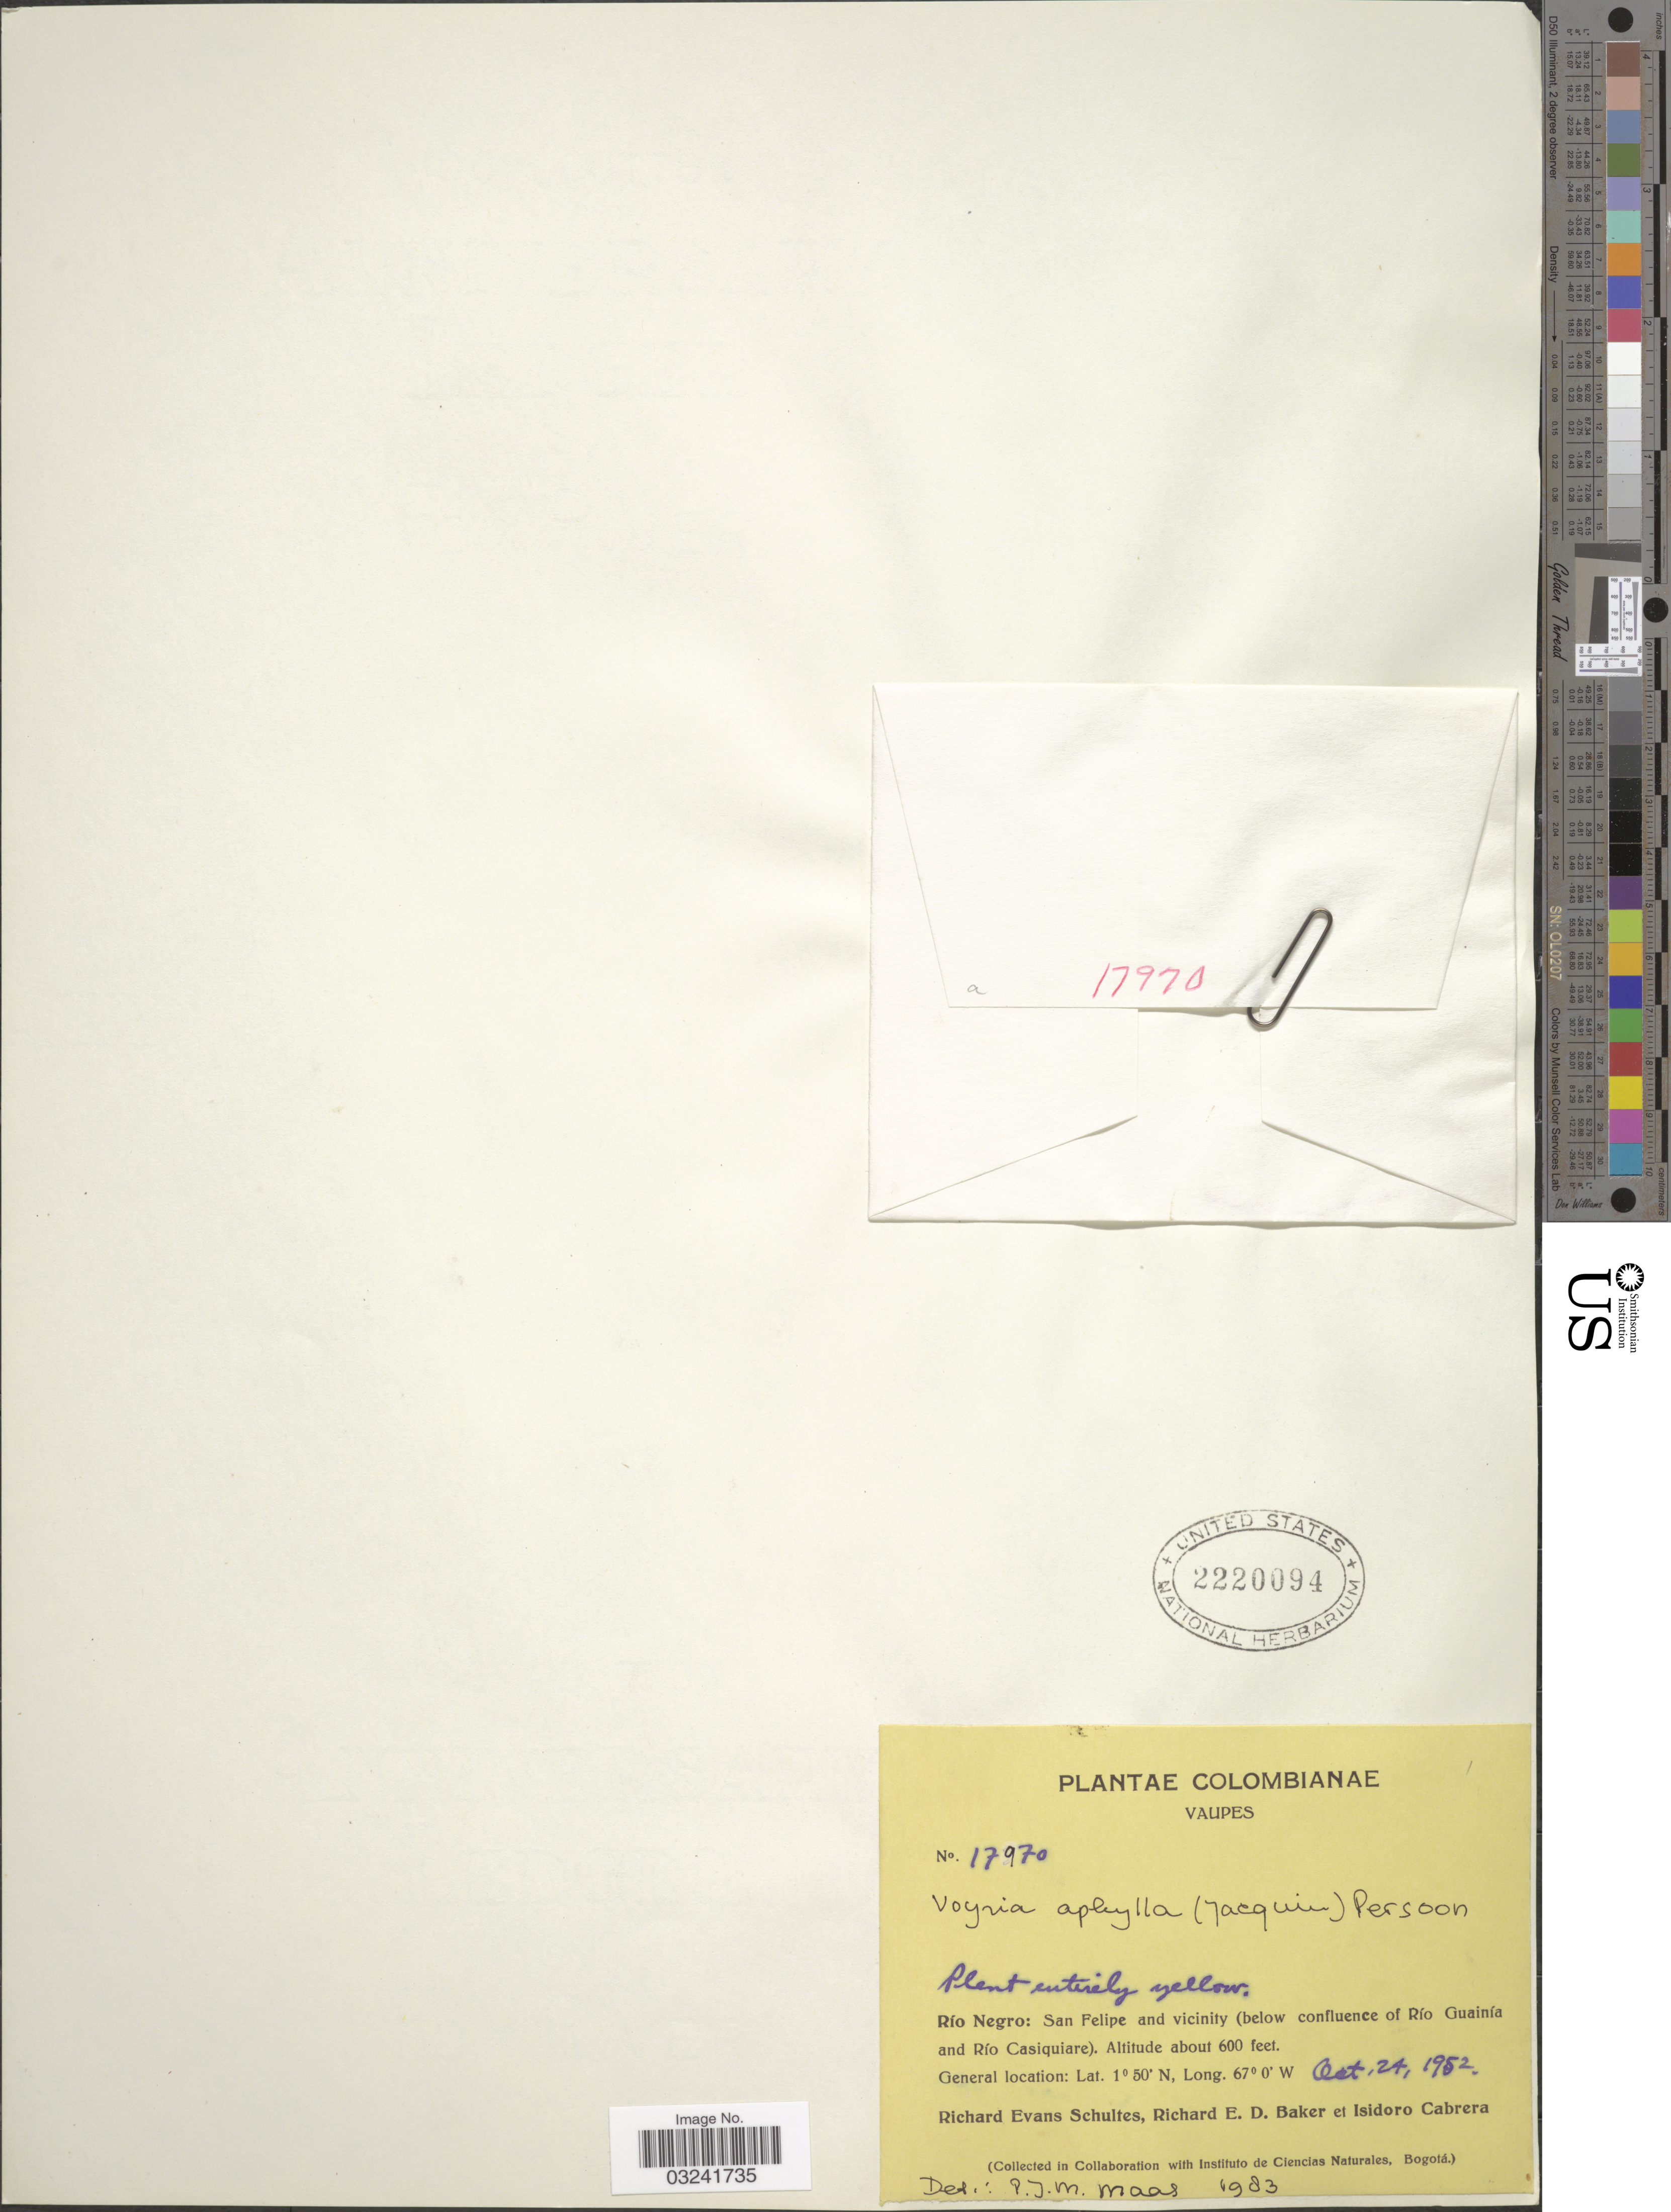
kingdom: Plantae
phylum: Tracheophyta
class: Magnoliopsida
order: Gentianales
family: Gentianaceae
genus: Voyria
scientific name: Voyria aphylla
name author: (Jacq.) Pers.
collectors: R. E. Schultes, R. E. D. Baker & I. Cabrera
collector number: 17970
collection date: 1952-10-24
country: Colombia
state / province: Vaupés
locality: Río Negro: San Felipe and vicinity (below confluence of Río Guainía and Río Casiquiare).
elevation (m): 183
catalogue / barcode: US 2220094